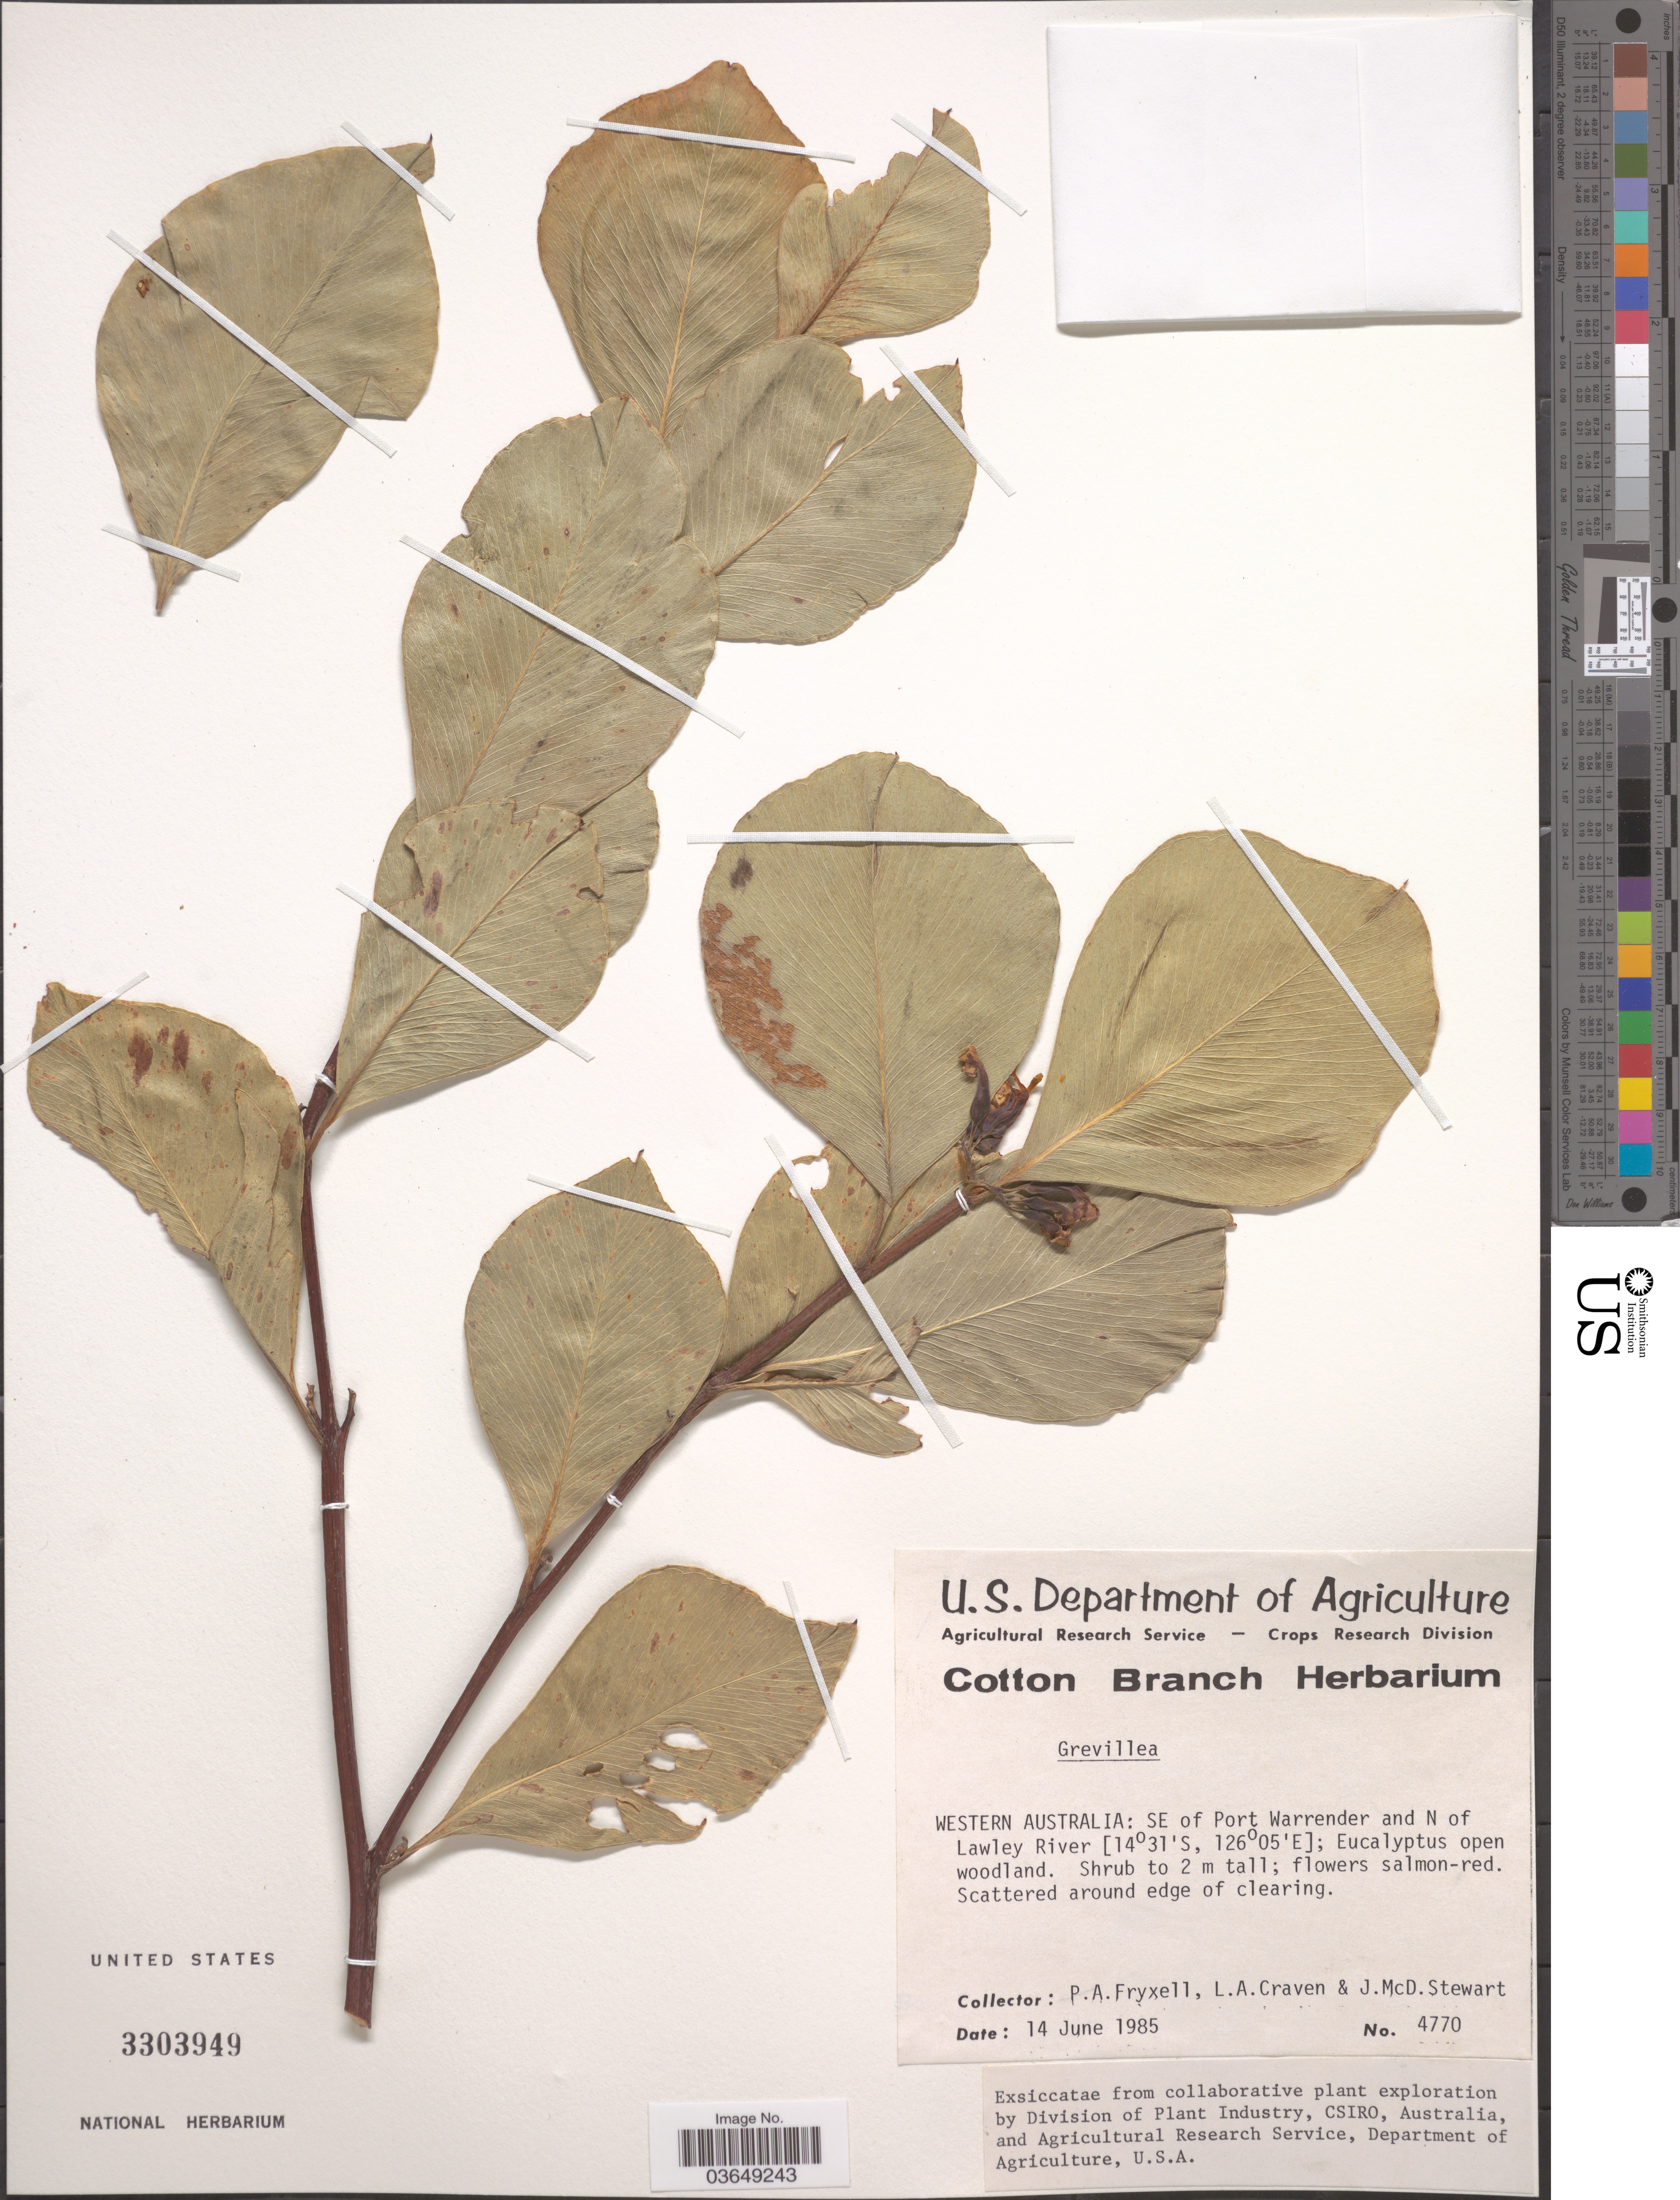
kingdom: Plantae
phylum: Tracheophyta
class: Magnoliopsida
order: Proteales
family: Proteaceae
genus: Grevillea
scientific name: Grevillea sp.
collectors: P. A. Fryxell, L. A. Craven & J. Stewart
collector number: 4770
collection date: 1985-06-14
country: Australia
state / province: Western Australia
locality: SE of Port Warrender and N of Lawley River.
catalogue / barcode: US 3303949